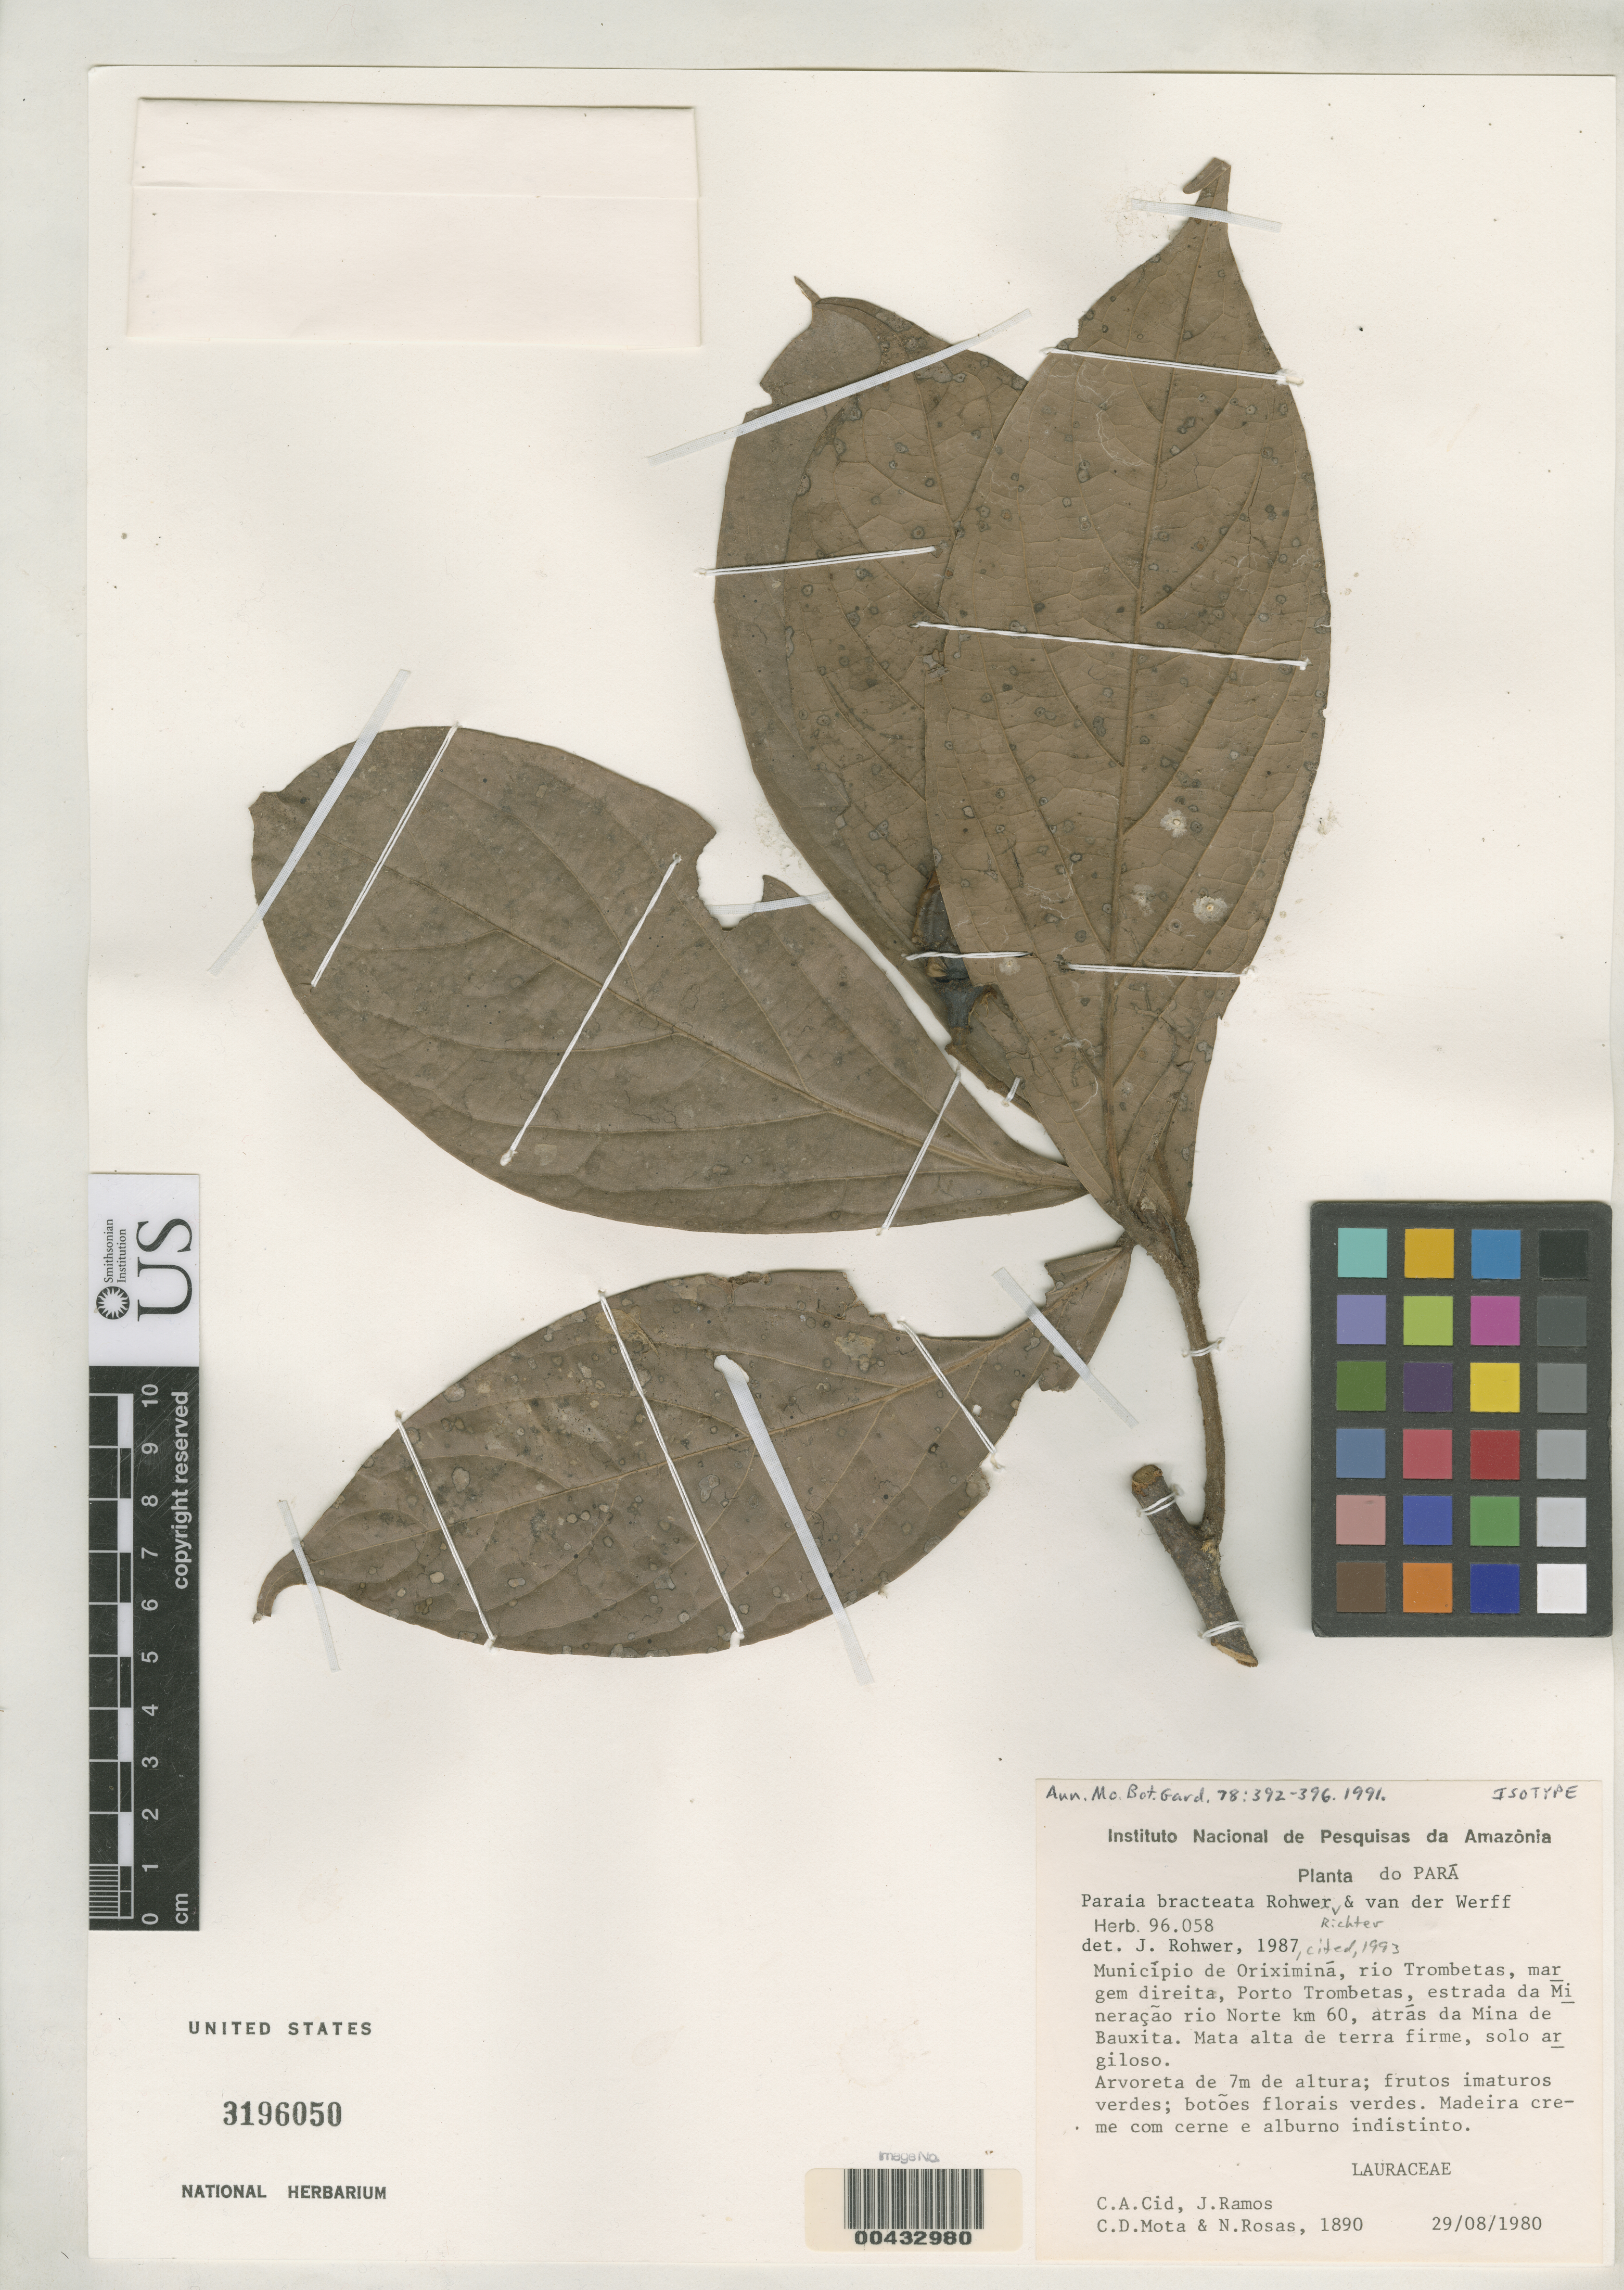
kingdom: Plantae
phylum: Tracheophyta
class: Magnoliopsida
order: Laurales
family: Lauraceae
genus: Paraia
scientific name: Paraia bracteata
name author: Rohwer & van der Werff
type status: Isotype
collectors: C. A. Cid Ferreira, J. F. Ramos, C. D. Mota & N. Rosas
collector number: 1890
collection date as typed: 29 Aug 1980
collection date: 1980-08-29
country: Brazil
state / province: Pará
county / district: Oriximiná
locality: Rio Trombetas, margem direita, Porto Trombetas, estrada da Mineracao Rio Norte km 60, atras de Mina de Bauxita.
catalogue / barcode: US 3196050